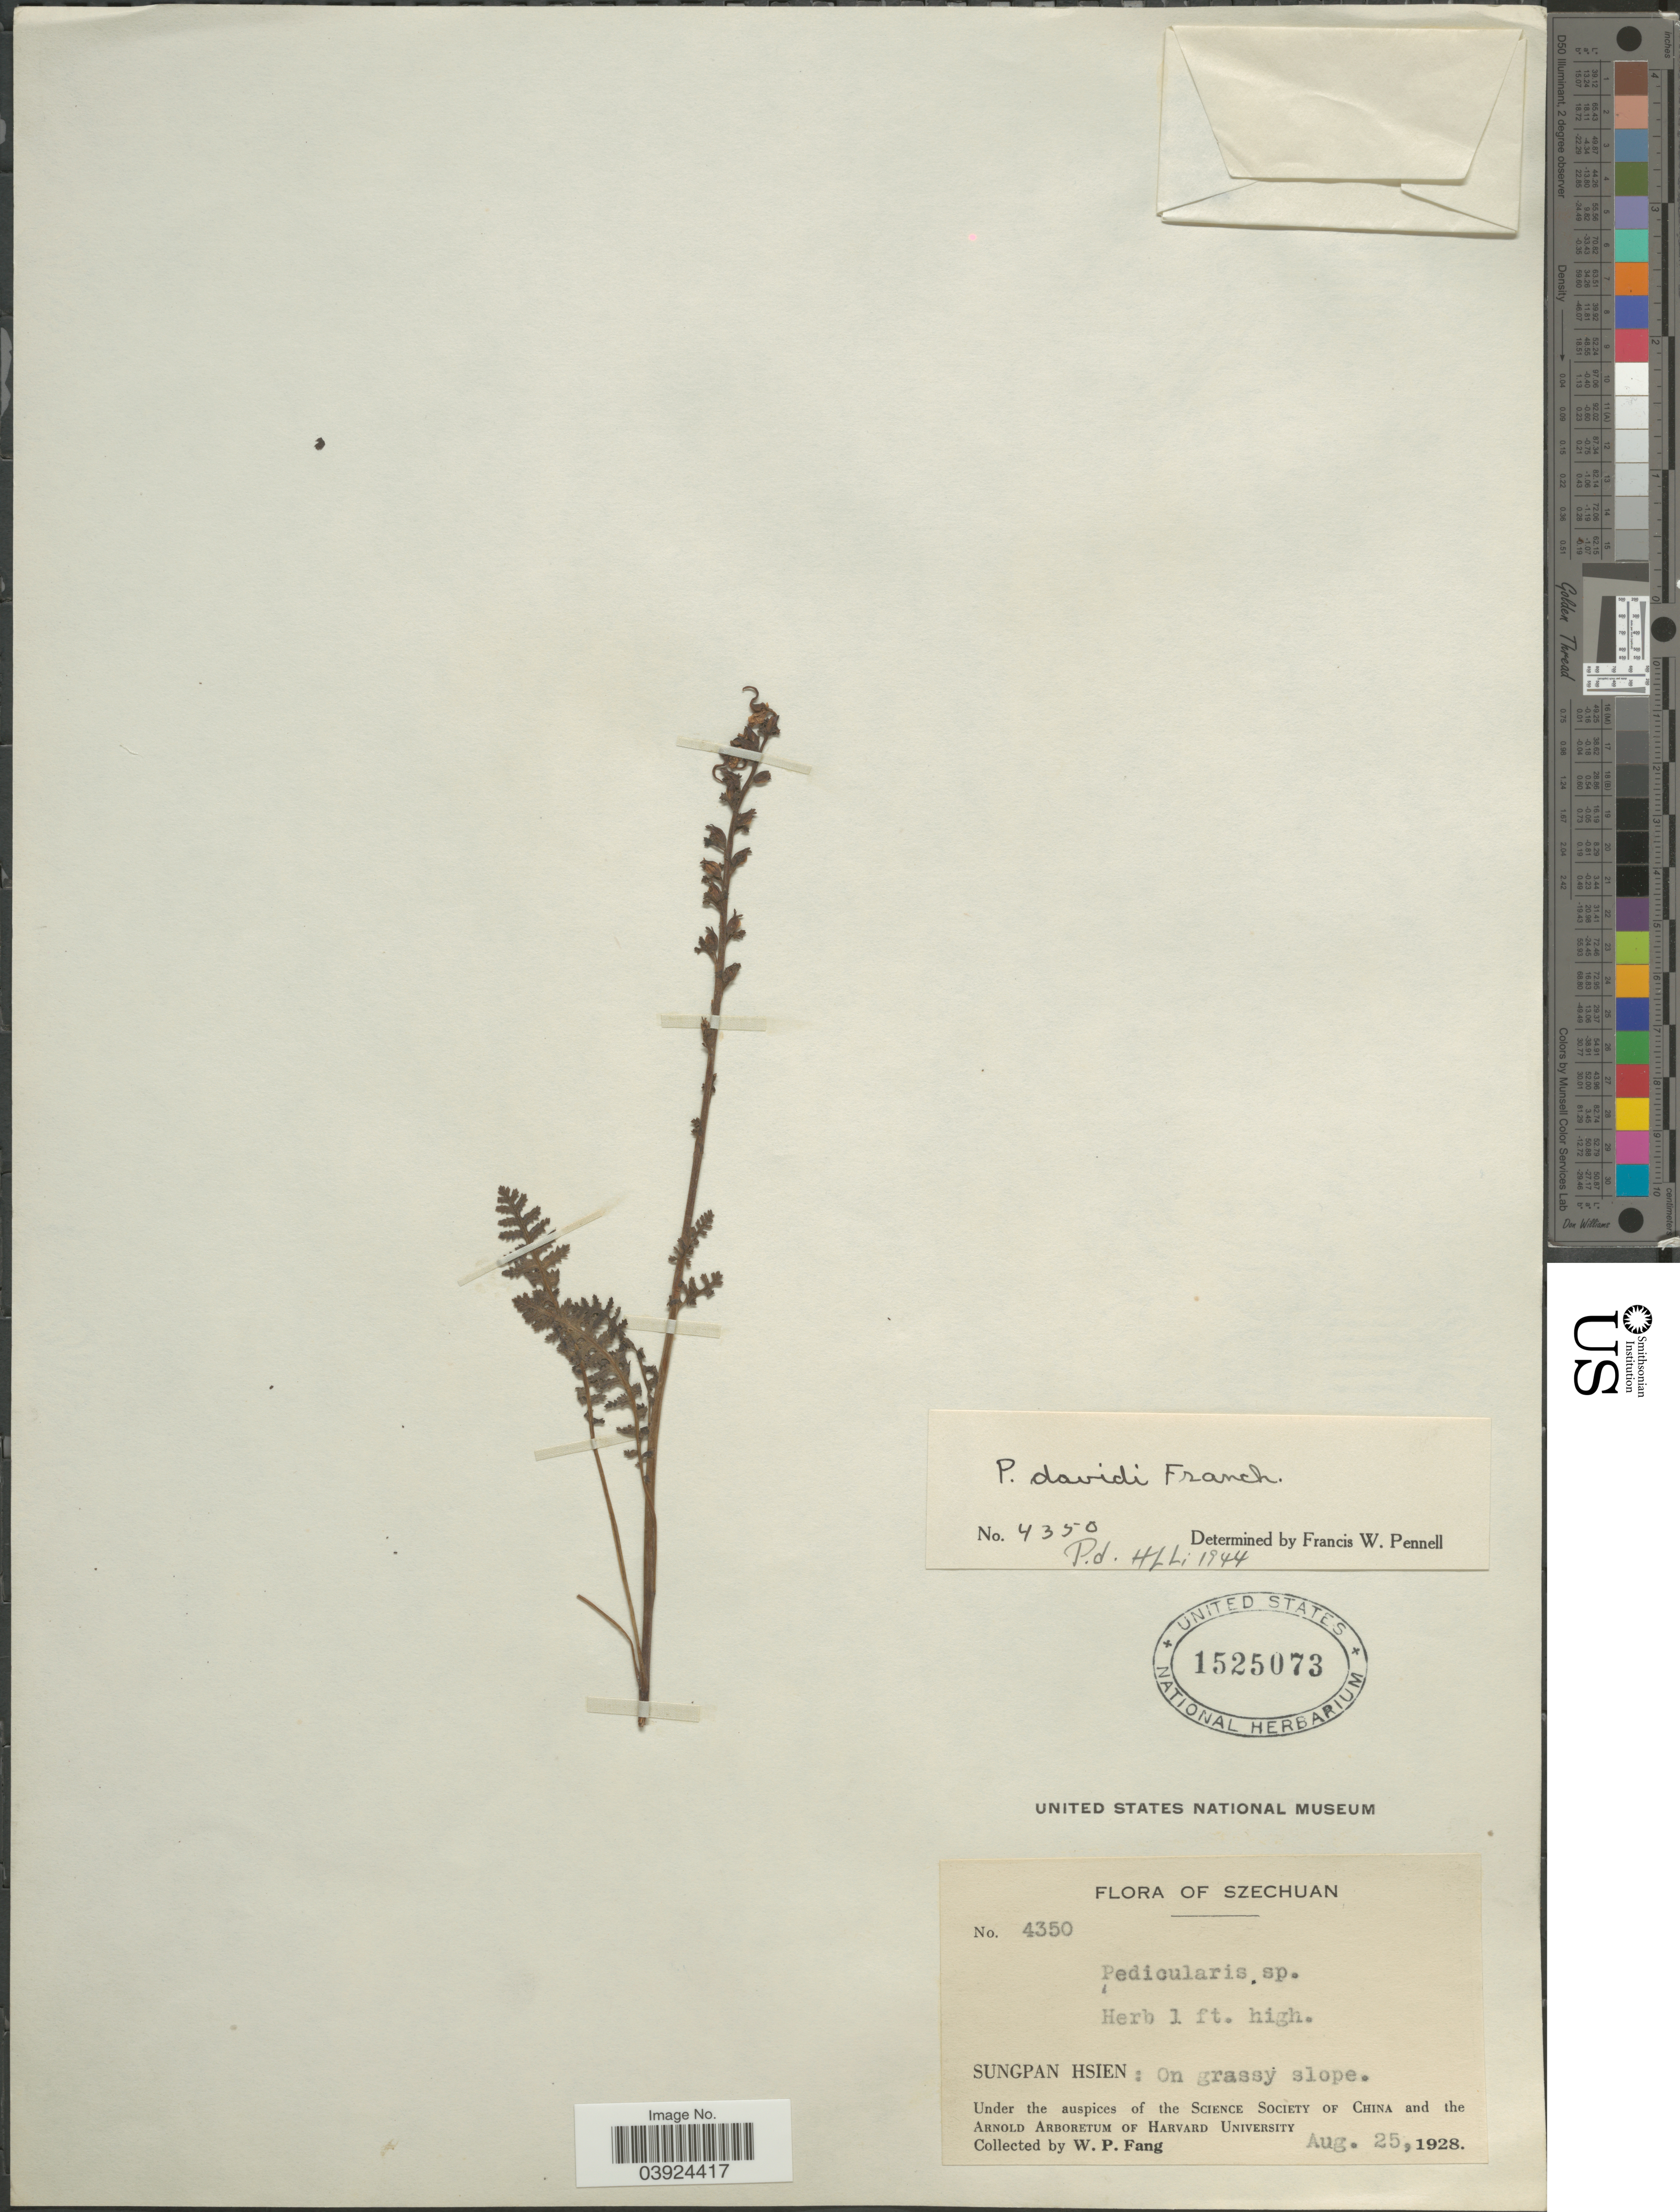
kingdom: Plantae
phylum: Tracheophyta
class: Magnoliopsida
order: Lamiales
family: Orobanchaceae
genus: Pedicularis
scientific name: Pedicularis davidii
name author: Franch.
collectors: W. P. Fang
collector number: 4350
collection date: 1928-08-25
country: China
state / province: Sichuan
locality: Szechuan. Sungpan Hsien.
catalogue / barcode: US 1525073